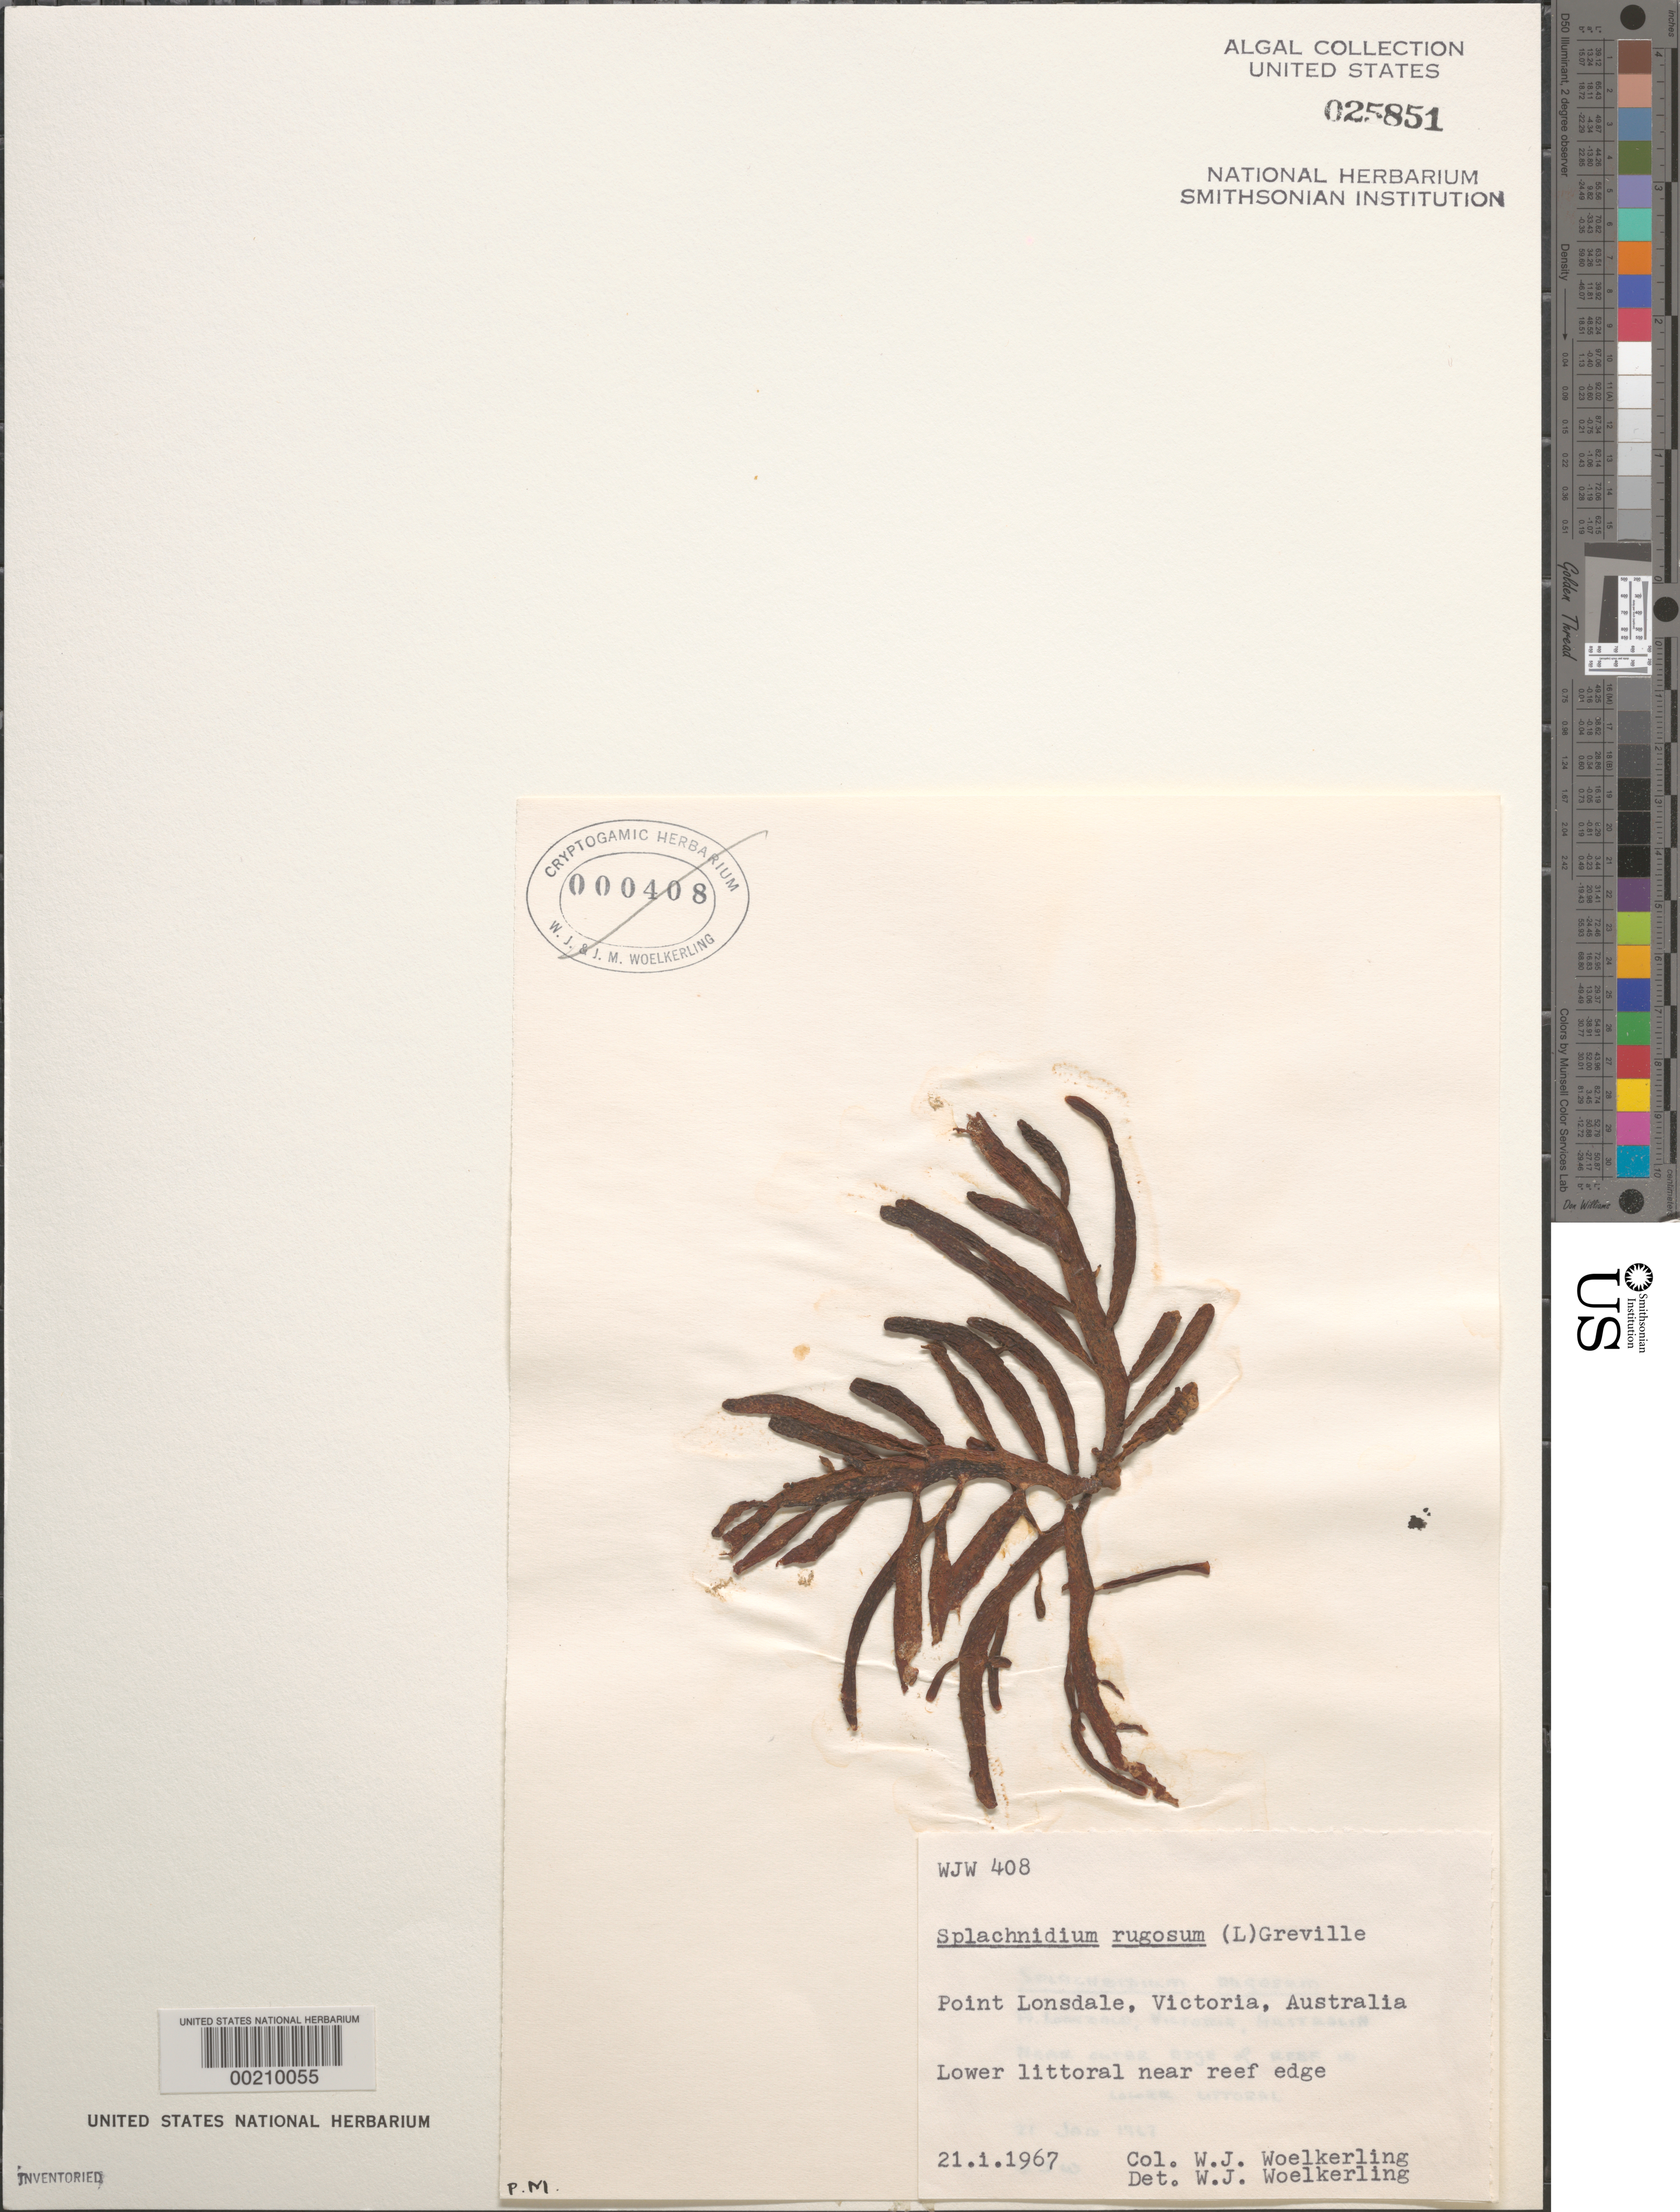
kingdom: Chromista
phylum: Ochrophyta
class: Phaeophyceae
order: Scytothamnales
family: Splachnidiaceae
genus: Splachnidium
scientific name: Splachnidium rugosum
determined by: Woelkerling, W. J.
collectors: W. Woelkerling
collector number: WJW 408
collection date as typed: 21 Jan 1967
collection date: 1967-01-21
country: Australia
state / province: Victoria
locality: Point lonsdale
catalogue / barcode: US 25851